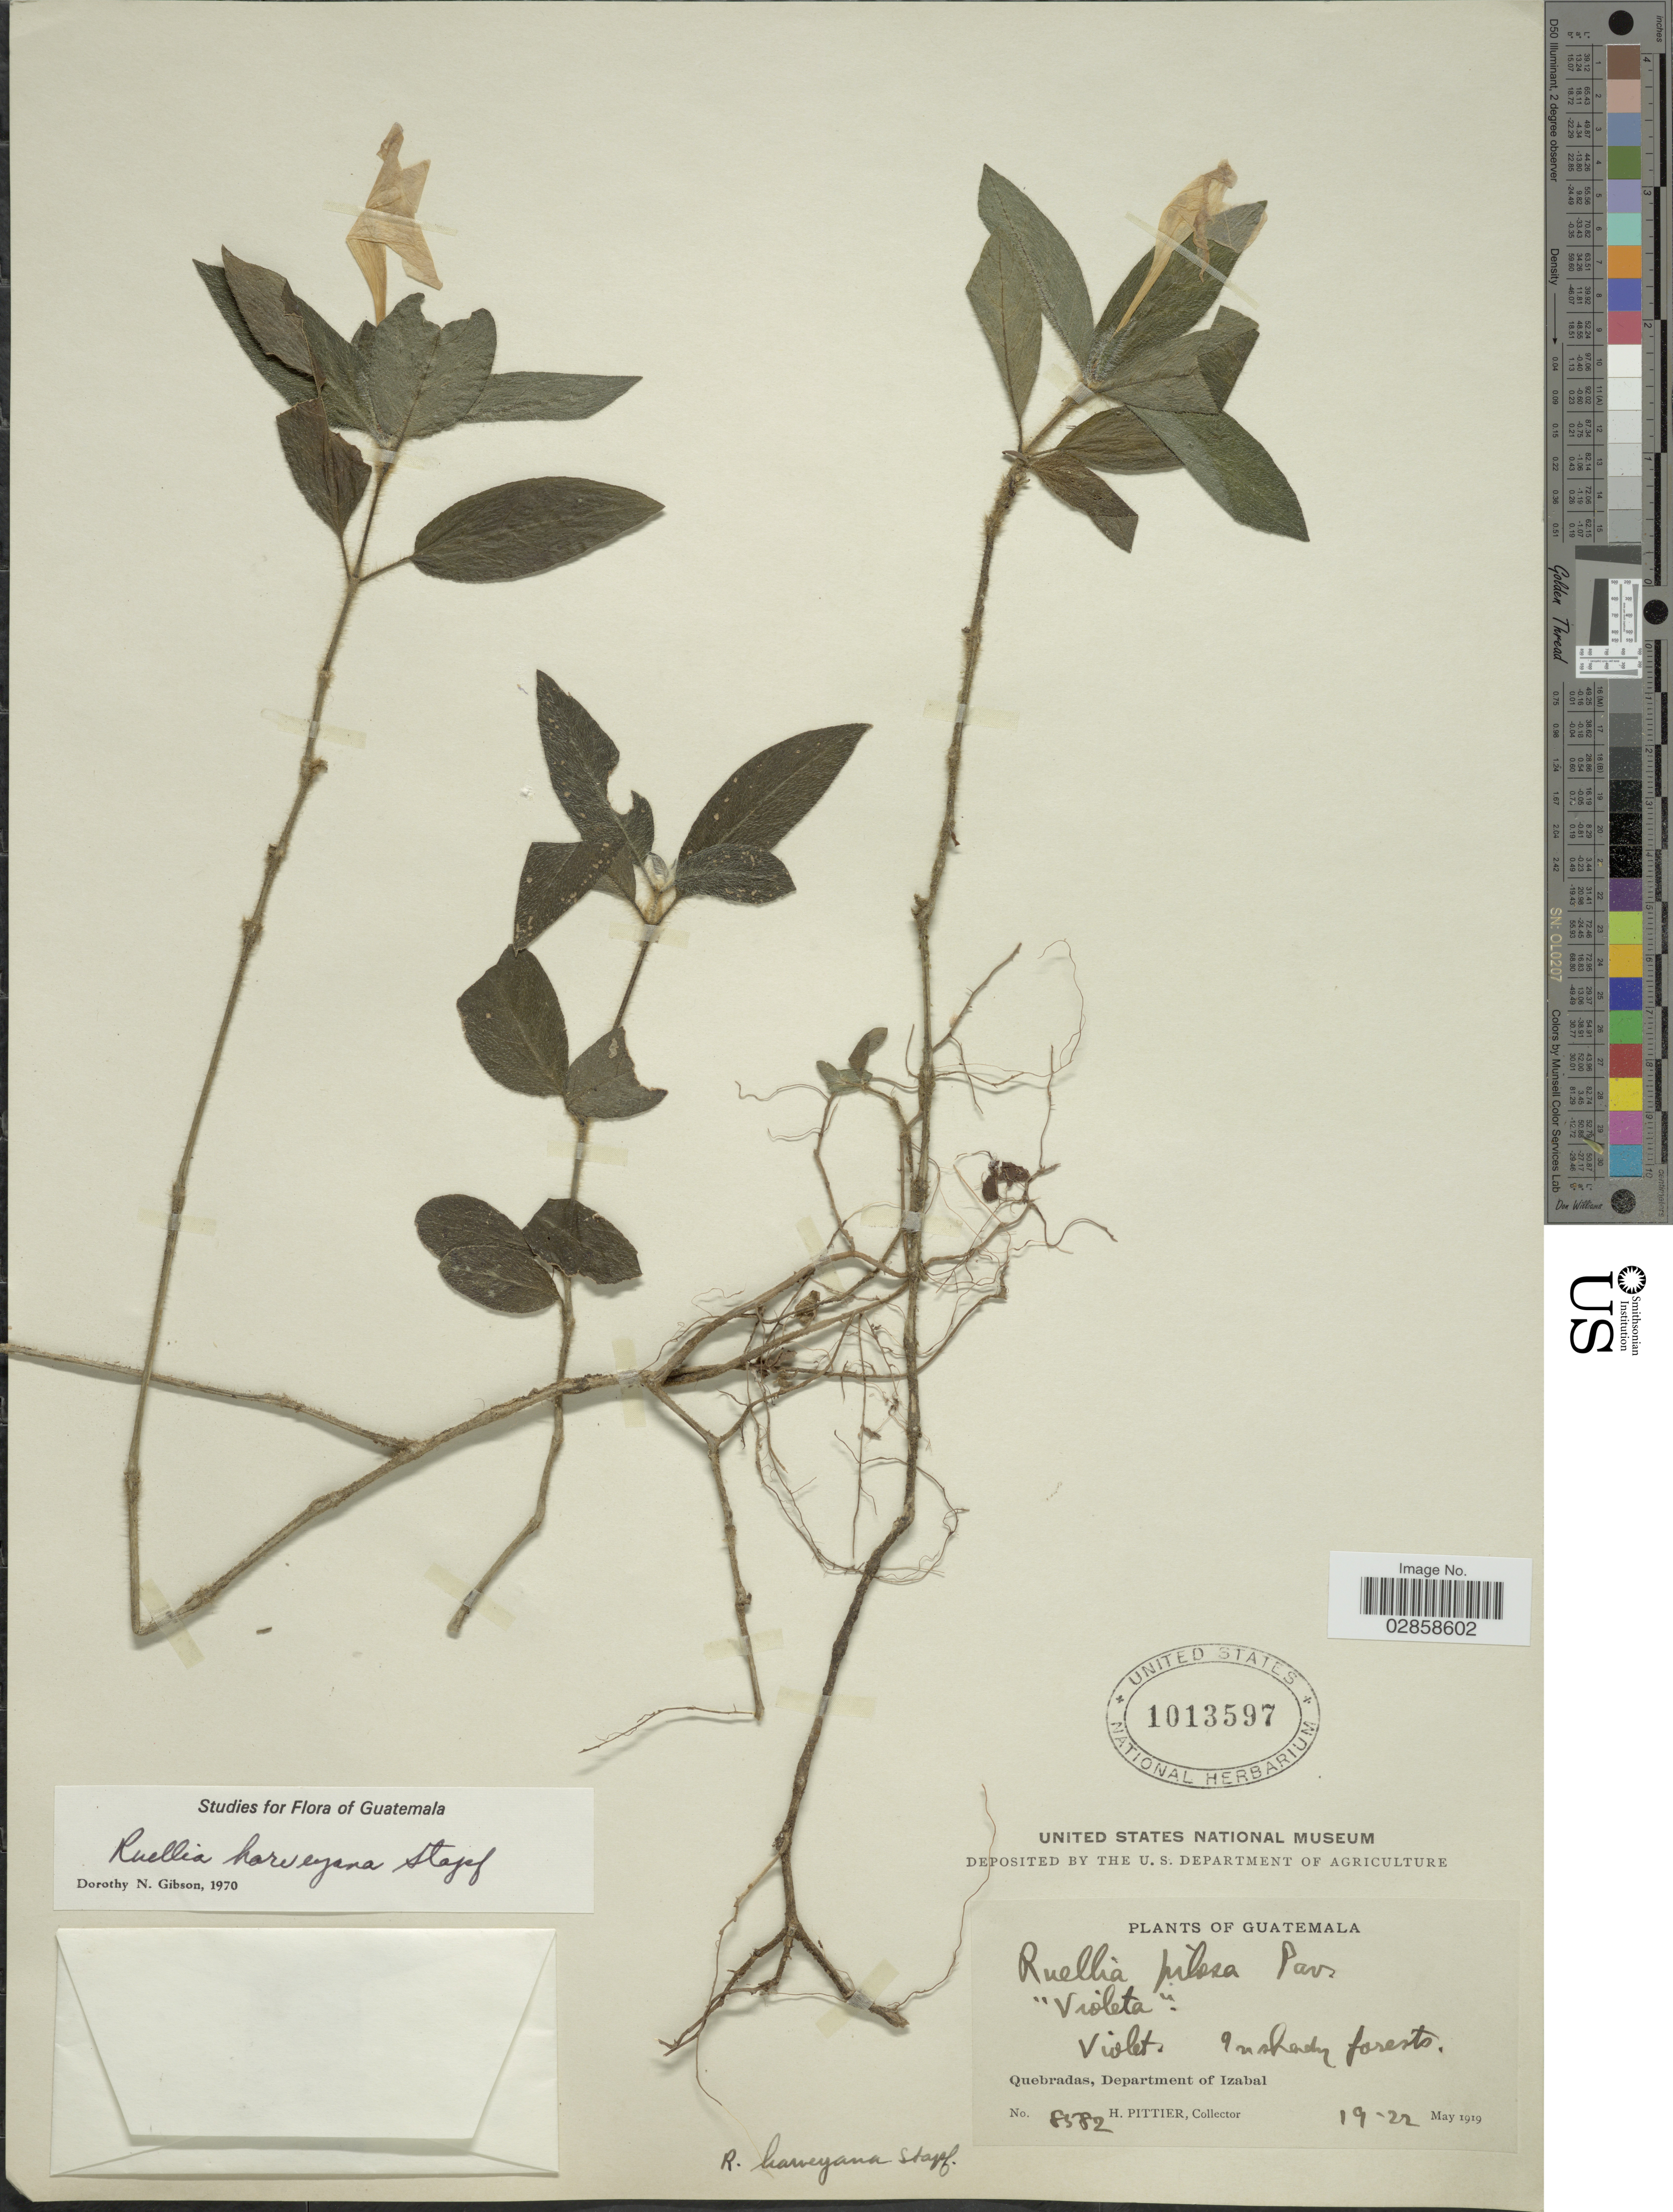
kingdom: Plantae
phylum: Tracheophyta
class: Magnoliopsida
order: Lamiales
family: Acanthaceae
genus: Ruellia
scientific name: Ruellia harveyana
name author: Stapf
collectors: H. F. Pittier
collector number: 8582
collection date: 1919-05-19/1919-05-22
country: Guatemala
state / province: Izabal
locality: Quebradas, Department of Izabal.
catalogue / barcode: US 1013597